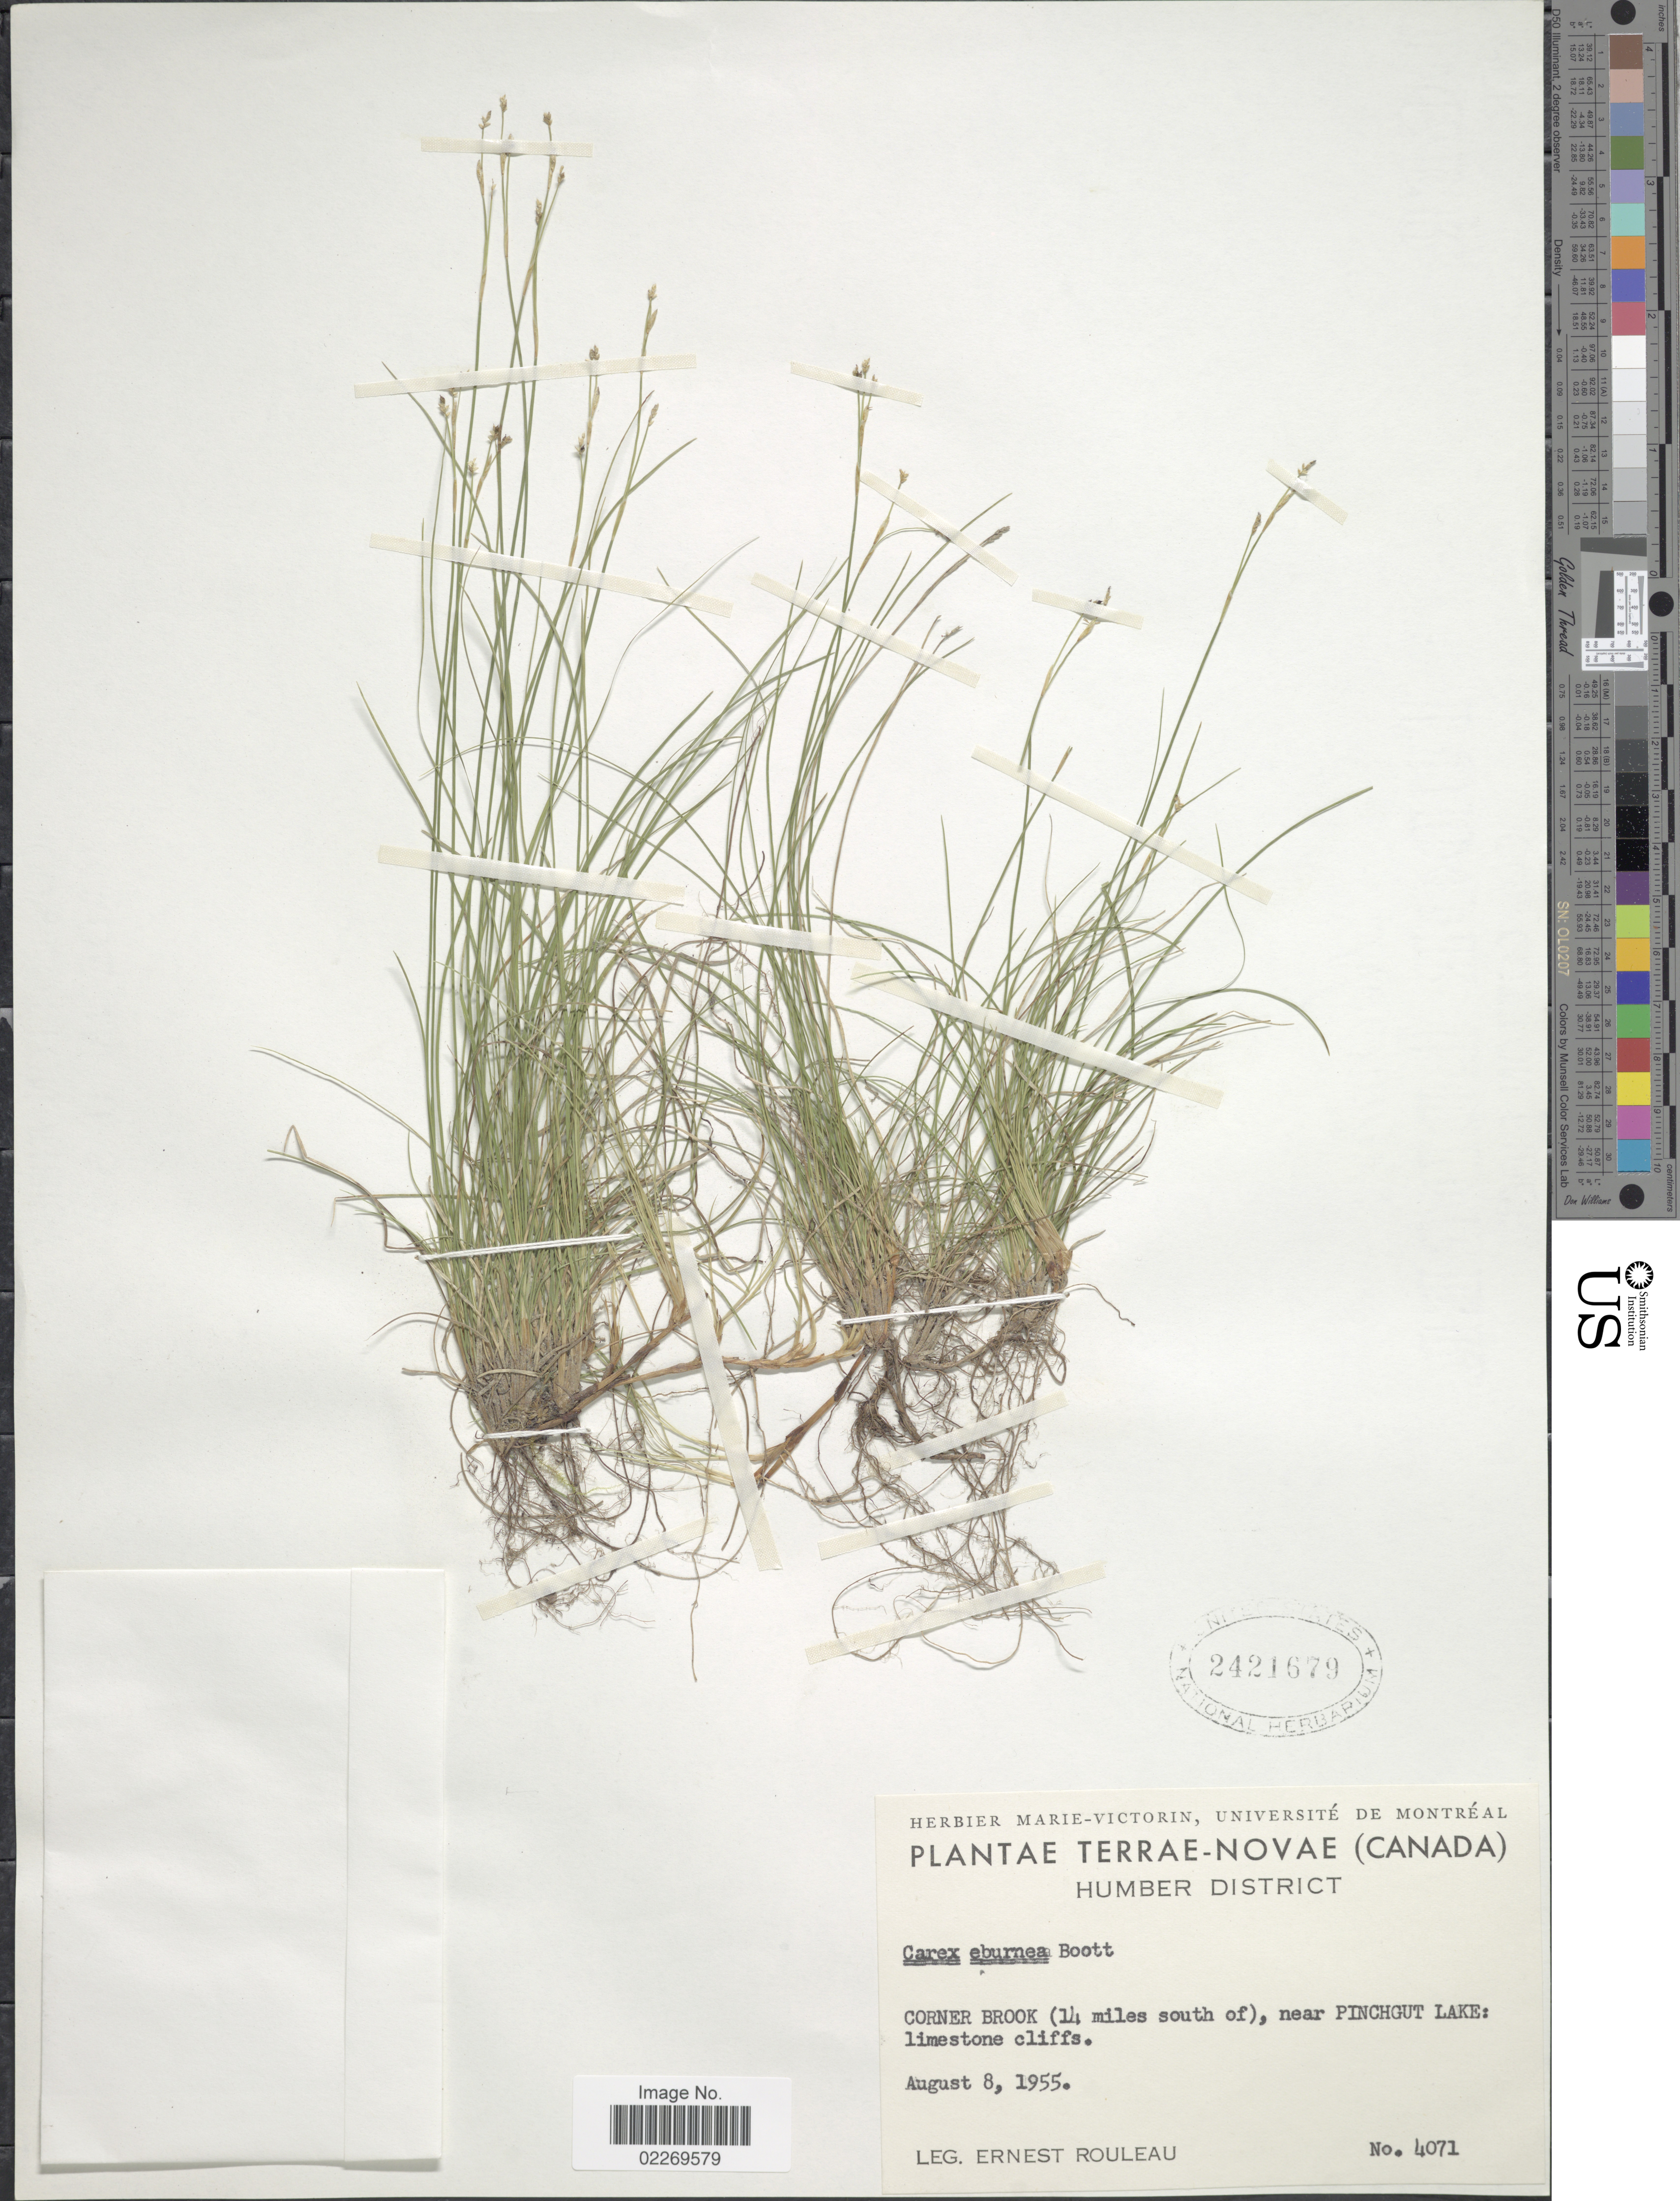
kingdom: Plantae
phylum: Tracheophyta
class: Liliopsida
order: Poales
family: Cyperaceae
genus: Carex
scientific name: Carex eburnea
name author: Boott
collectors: J. Rouleau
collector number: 4071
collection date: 1955-07-08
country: Canada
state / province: Newfoundland and Labrador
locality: Terrae-Novae. Humber District. Corner Brook (14 miles south of), near Pinchgut Lake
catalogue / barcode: US 2421679